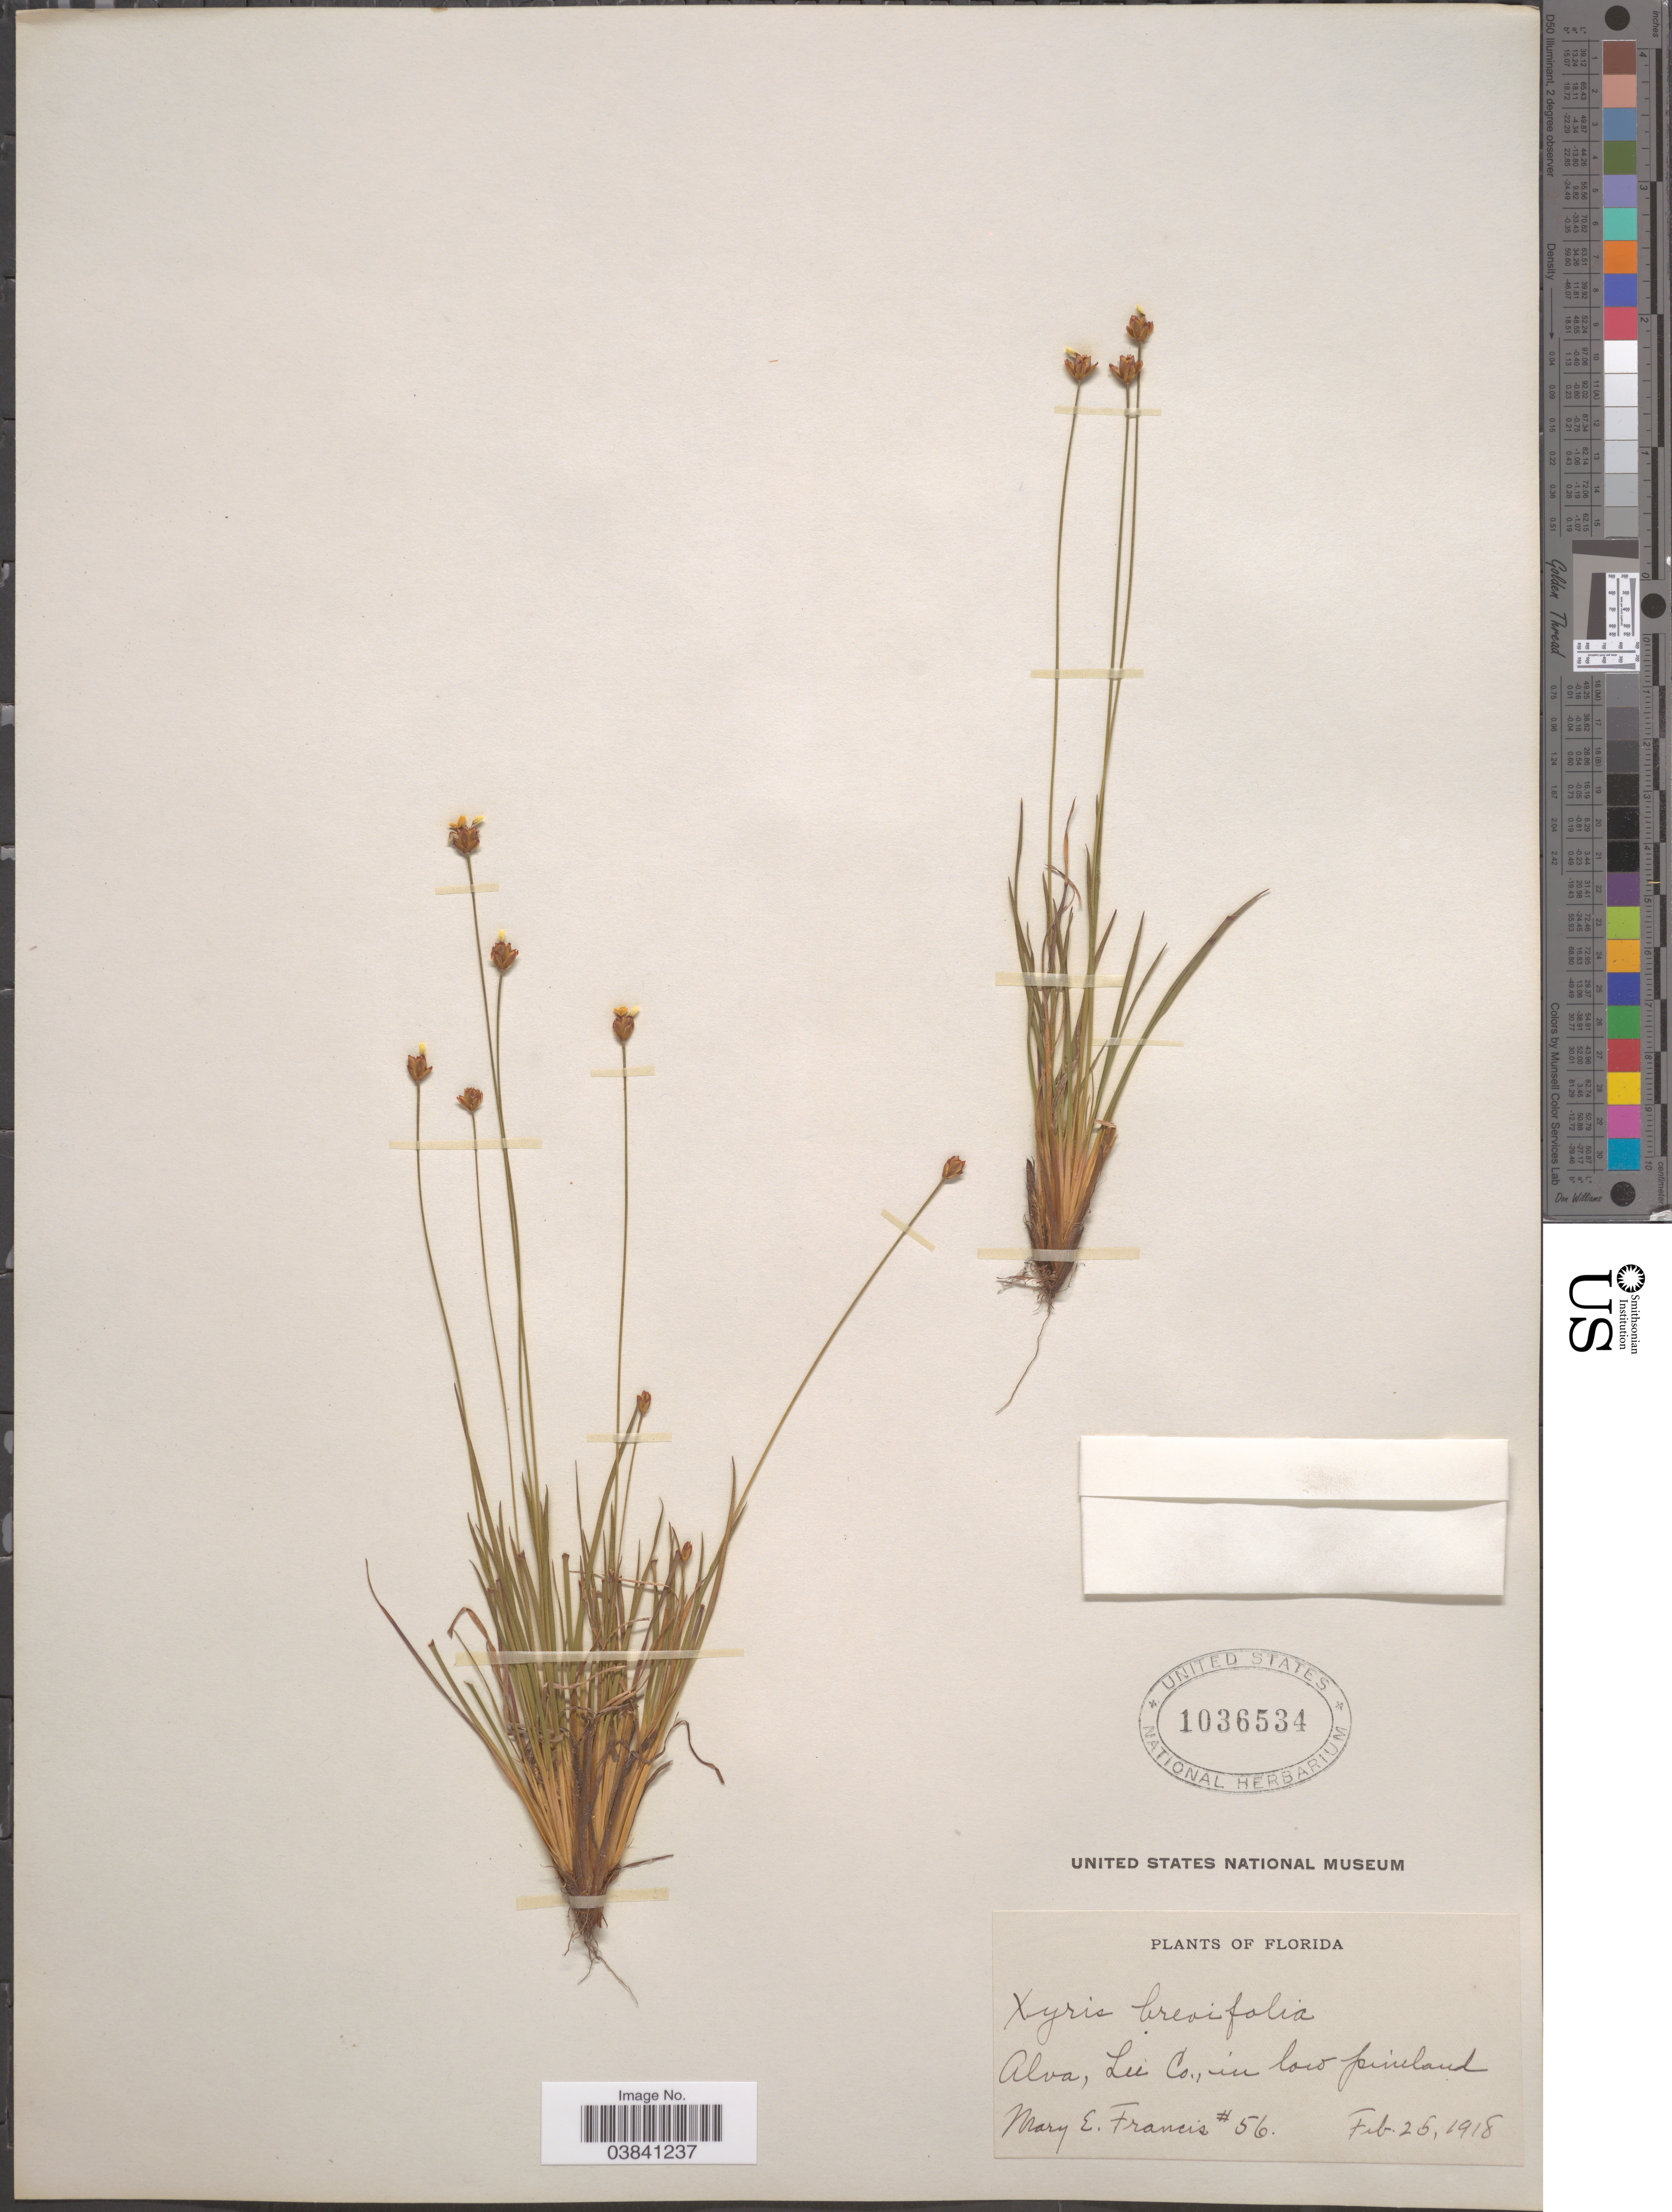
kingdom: Plantae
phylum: Tracheophyta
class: Liliopsida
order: Poales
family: Xyridaceae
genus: Xyris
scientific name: Xyris brevifolia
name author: Michx.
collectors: M. E. Francis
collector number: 56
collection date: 1918-02-25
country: United States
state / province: Florida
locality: Alva, Lee Co.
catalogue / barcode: US 1036534